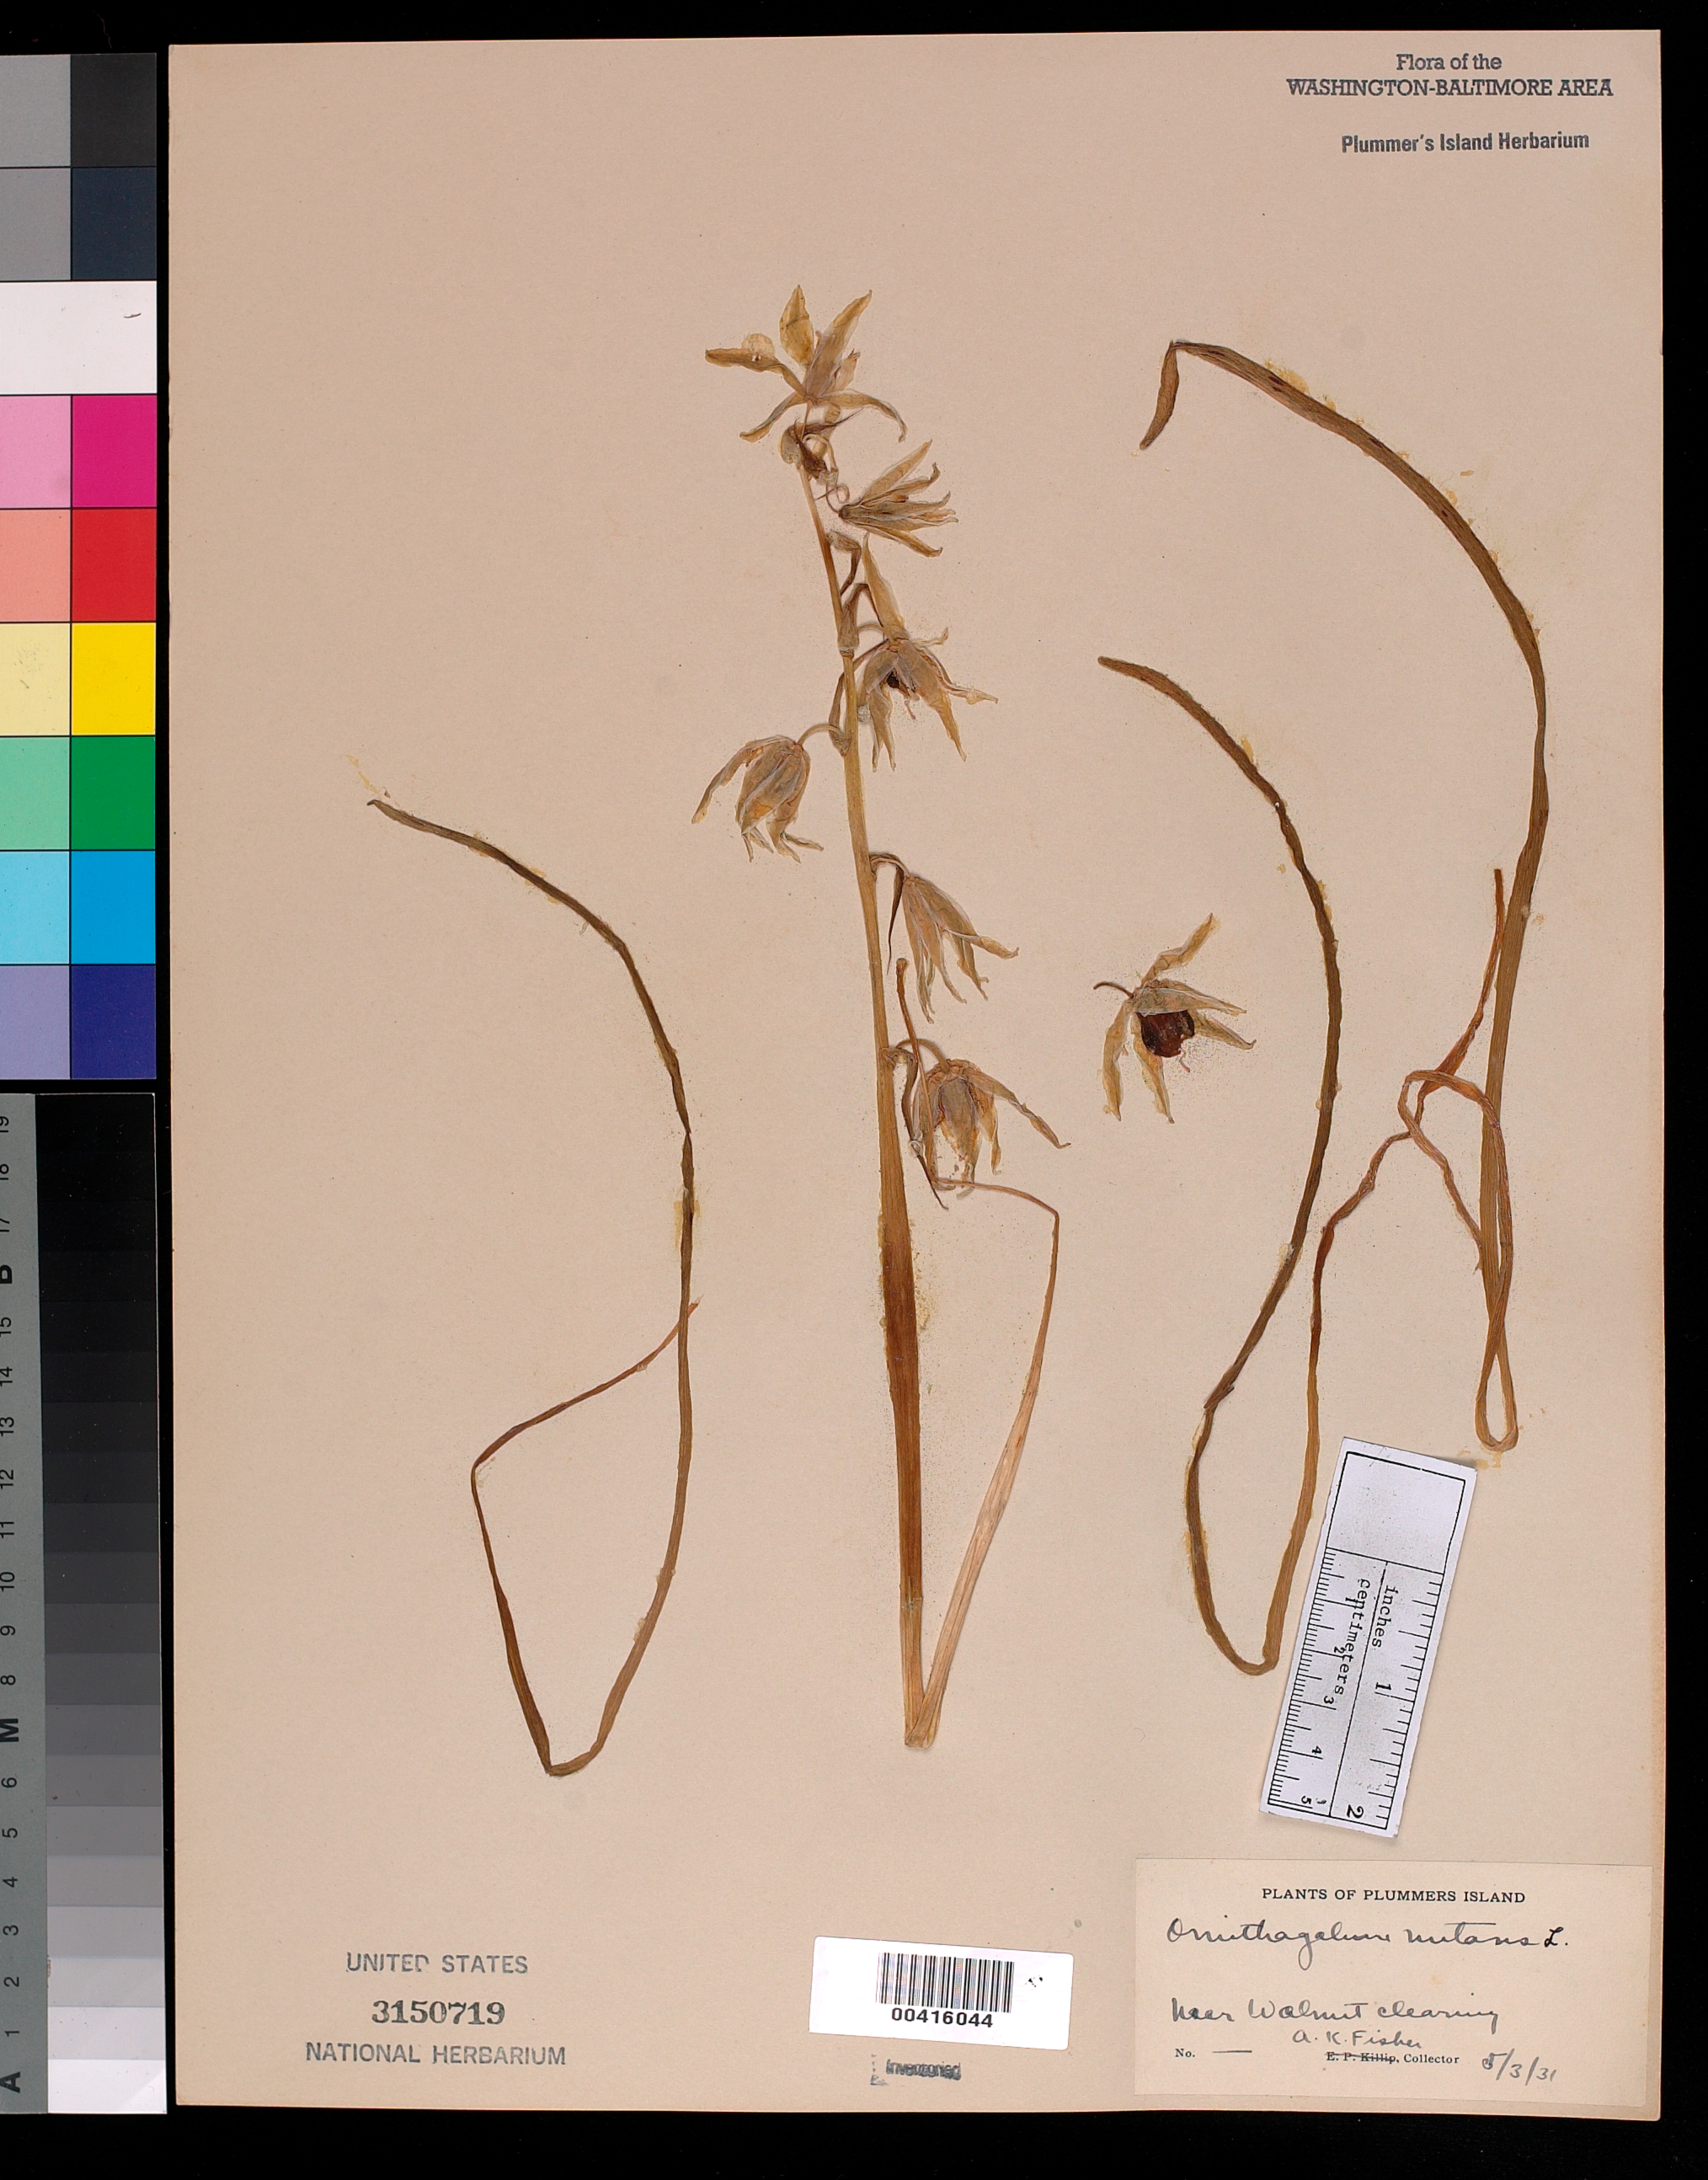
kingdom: Plantae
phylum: Tracheophyta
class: Liliopsida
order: Asparagales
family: Asparagaceae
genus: Ornithogalum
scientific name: Ornithogalum nutans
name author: L.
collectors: A. K. Fisher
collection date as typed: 03 May 1931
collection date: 1931-05-03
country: United States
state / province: Maryland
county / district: Montgomery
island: Plummers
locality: Plummer's Island; near Walnut Clearing C. & O. Canal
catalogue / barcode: US 3150719